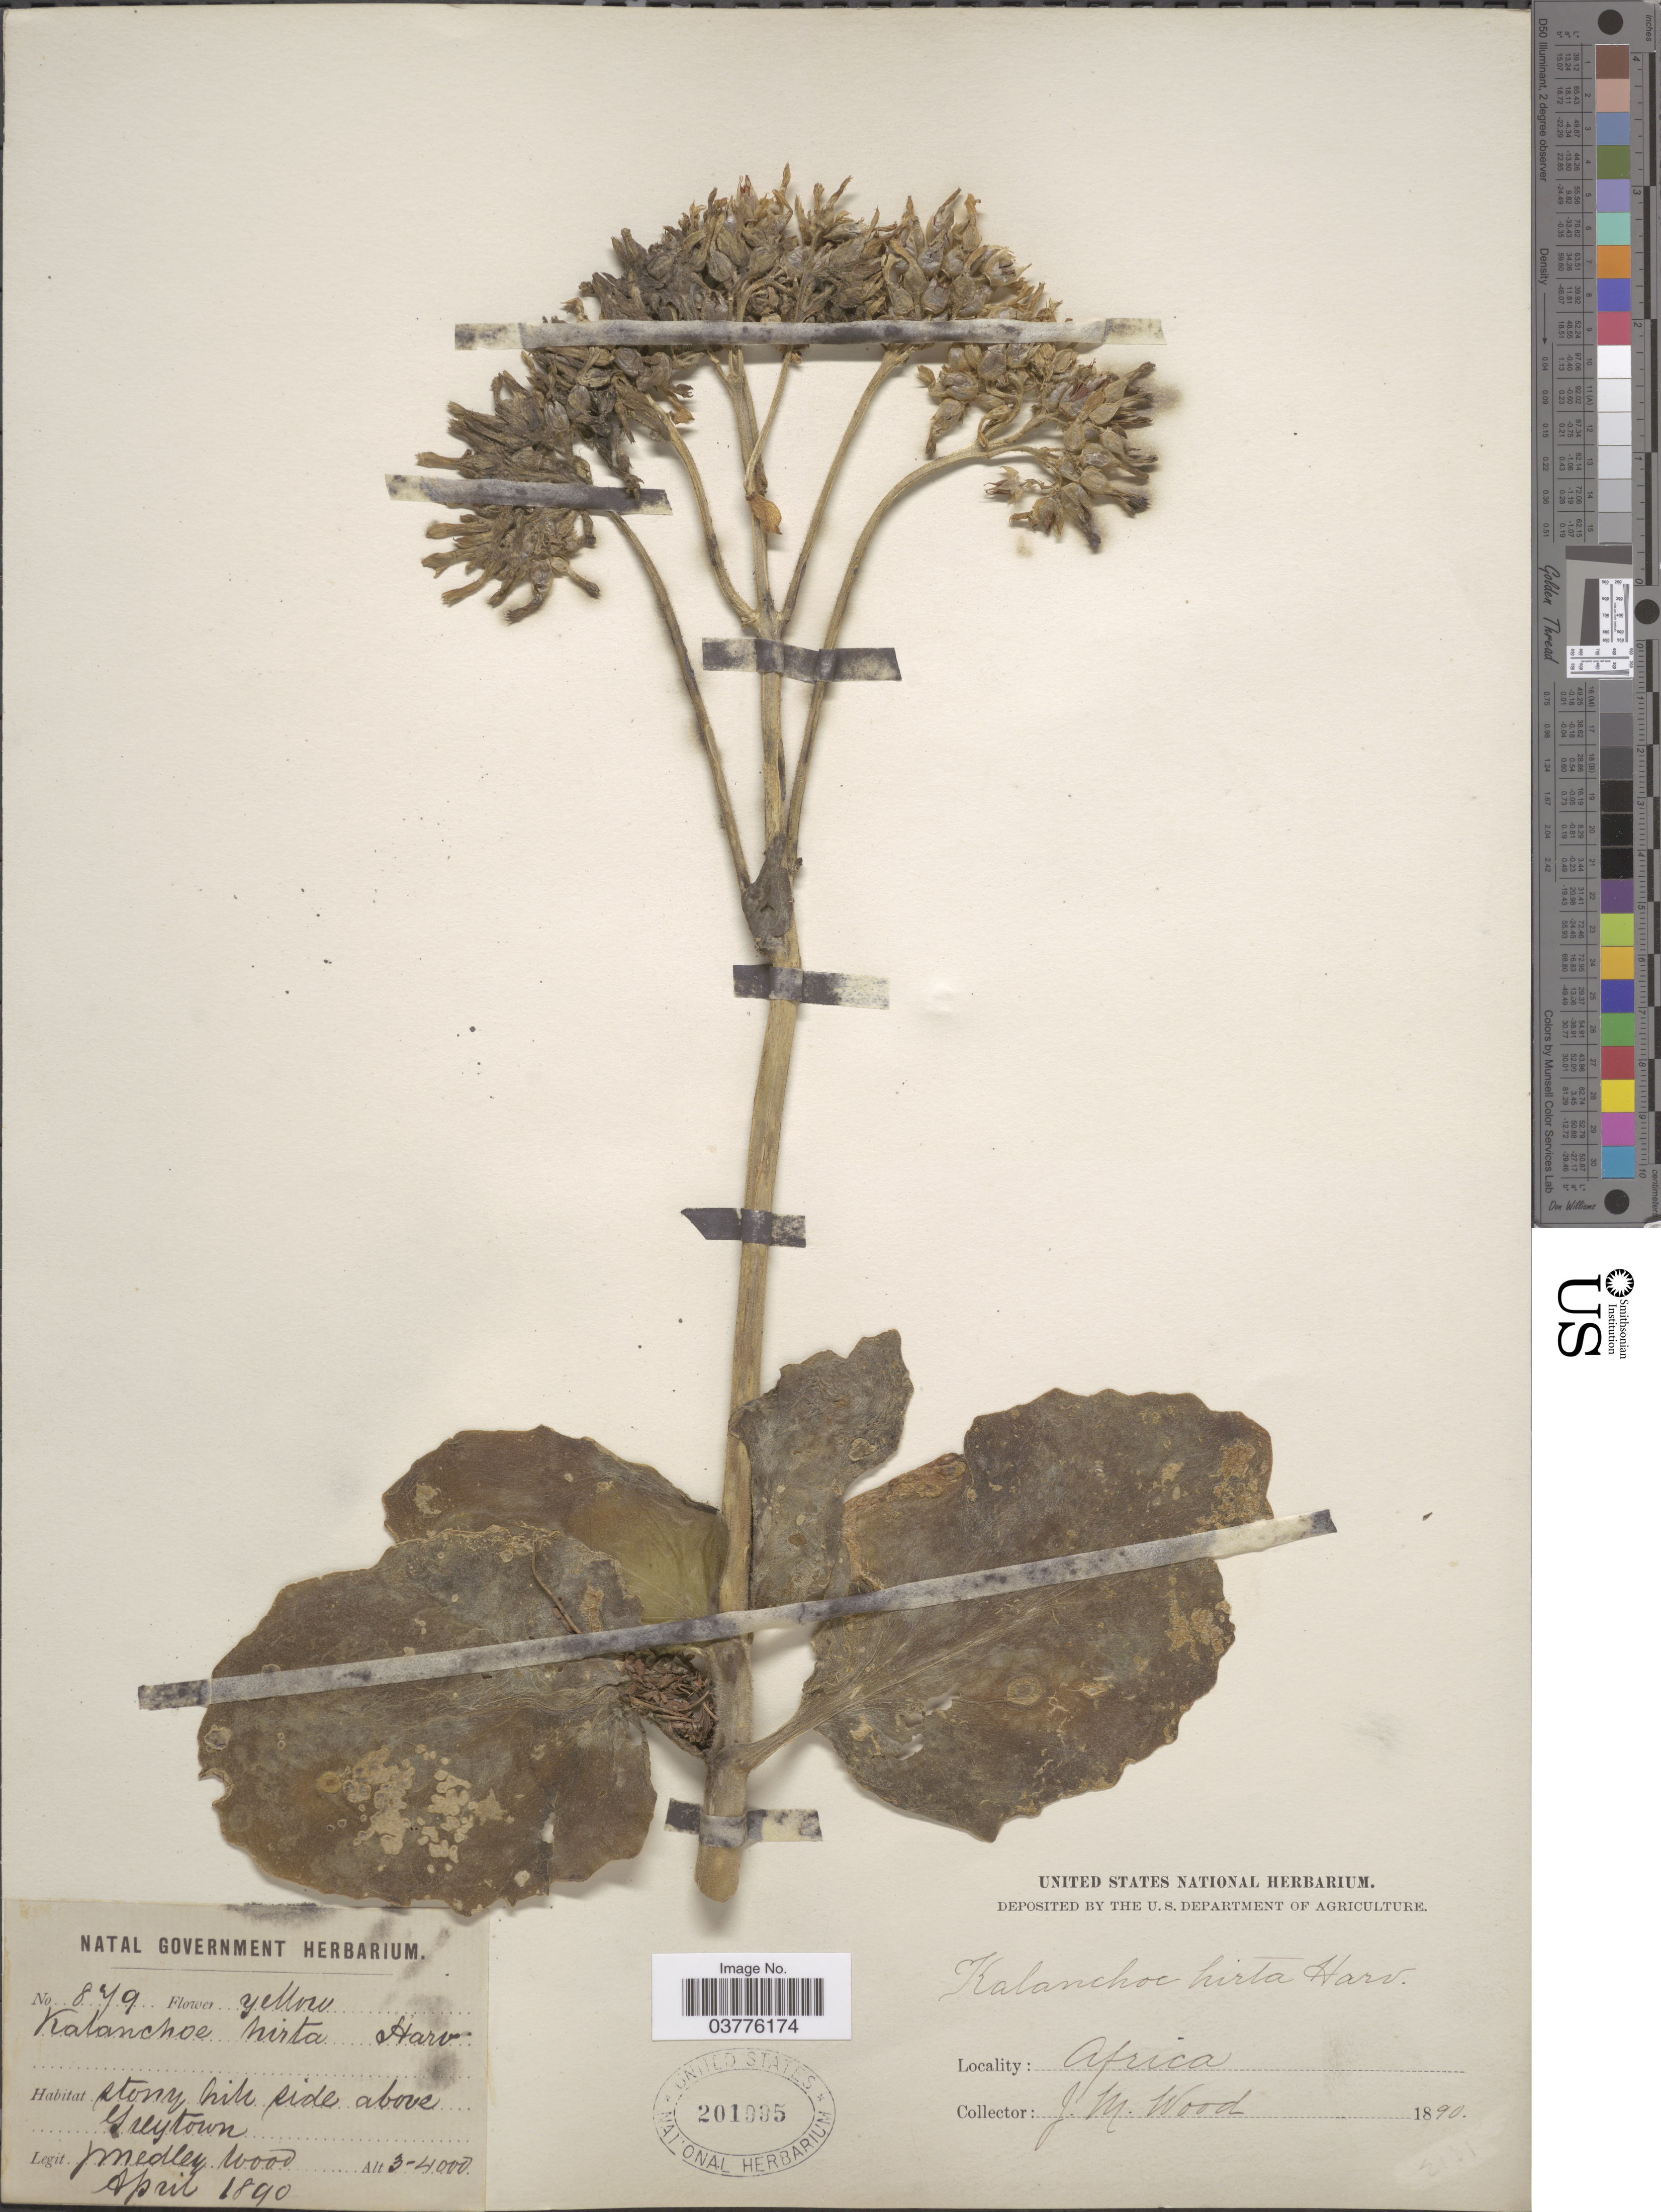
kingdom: Plantae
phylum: Tracheophyta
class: Magnoliopsida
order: Saxifragales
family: Crassulaceae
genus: Kalanchoe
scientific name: Kalanchoe hirta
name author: Harv.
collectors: J. M. Wood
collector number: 879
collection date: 1890-04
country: South Africa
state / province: KwaZulu-Natal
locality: Stony hill side above Greytown.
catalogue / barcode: US 201995